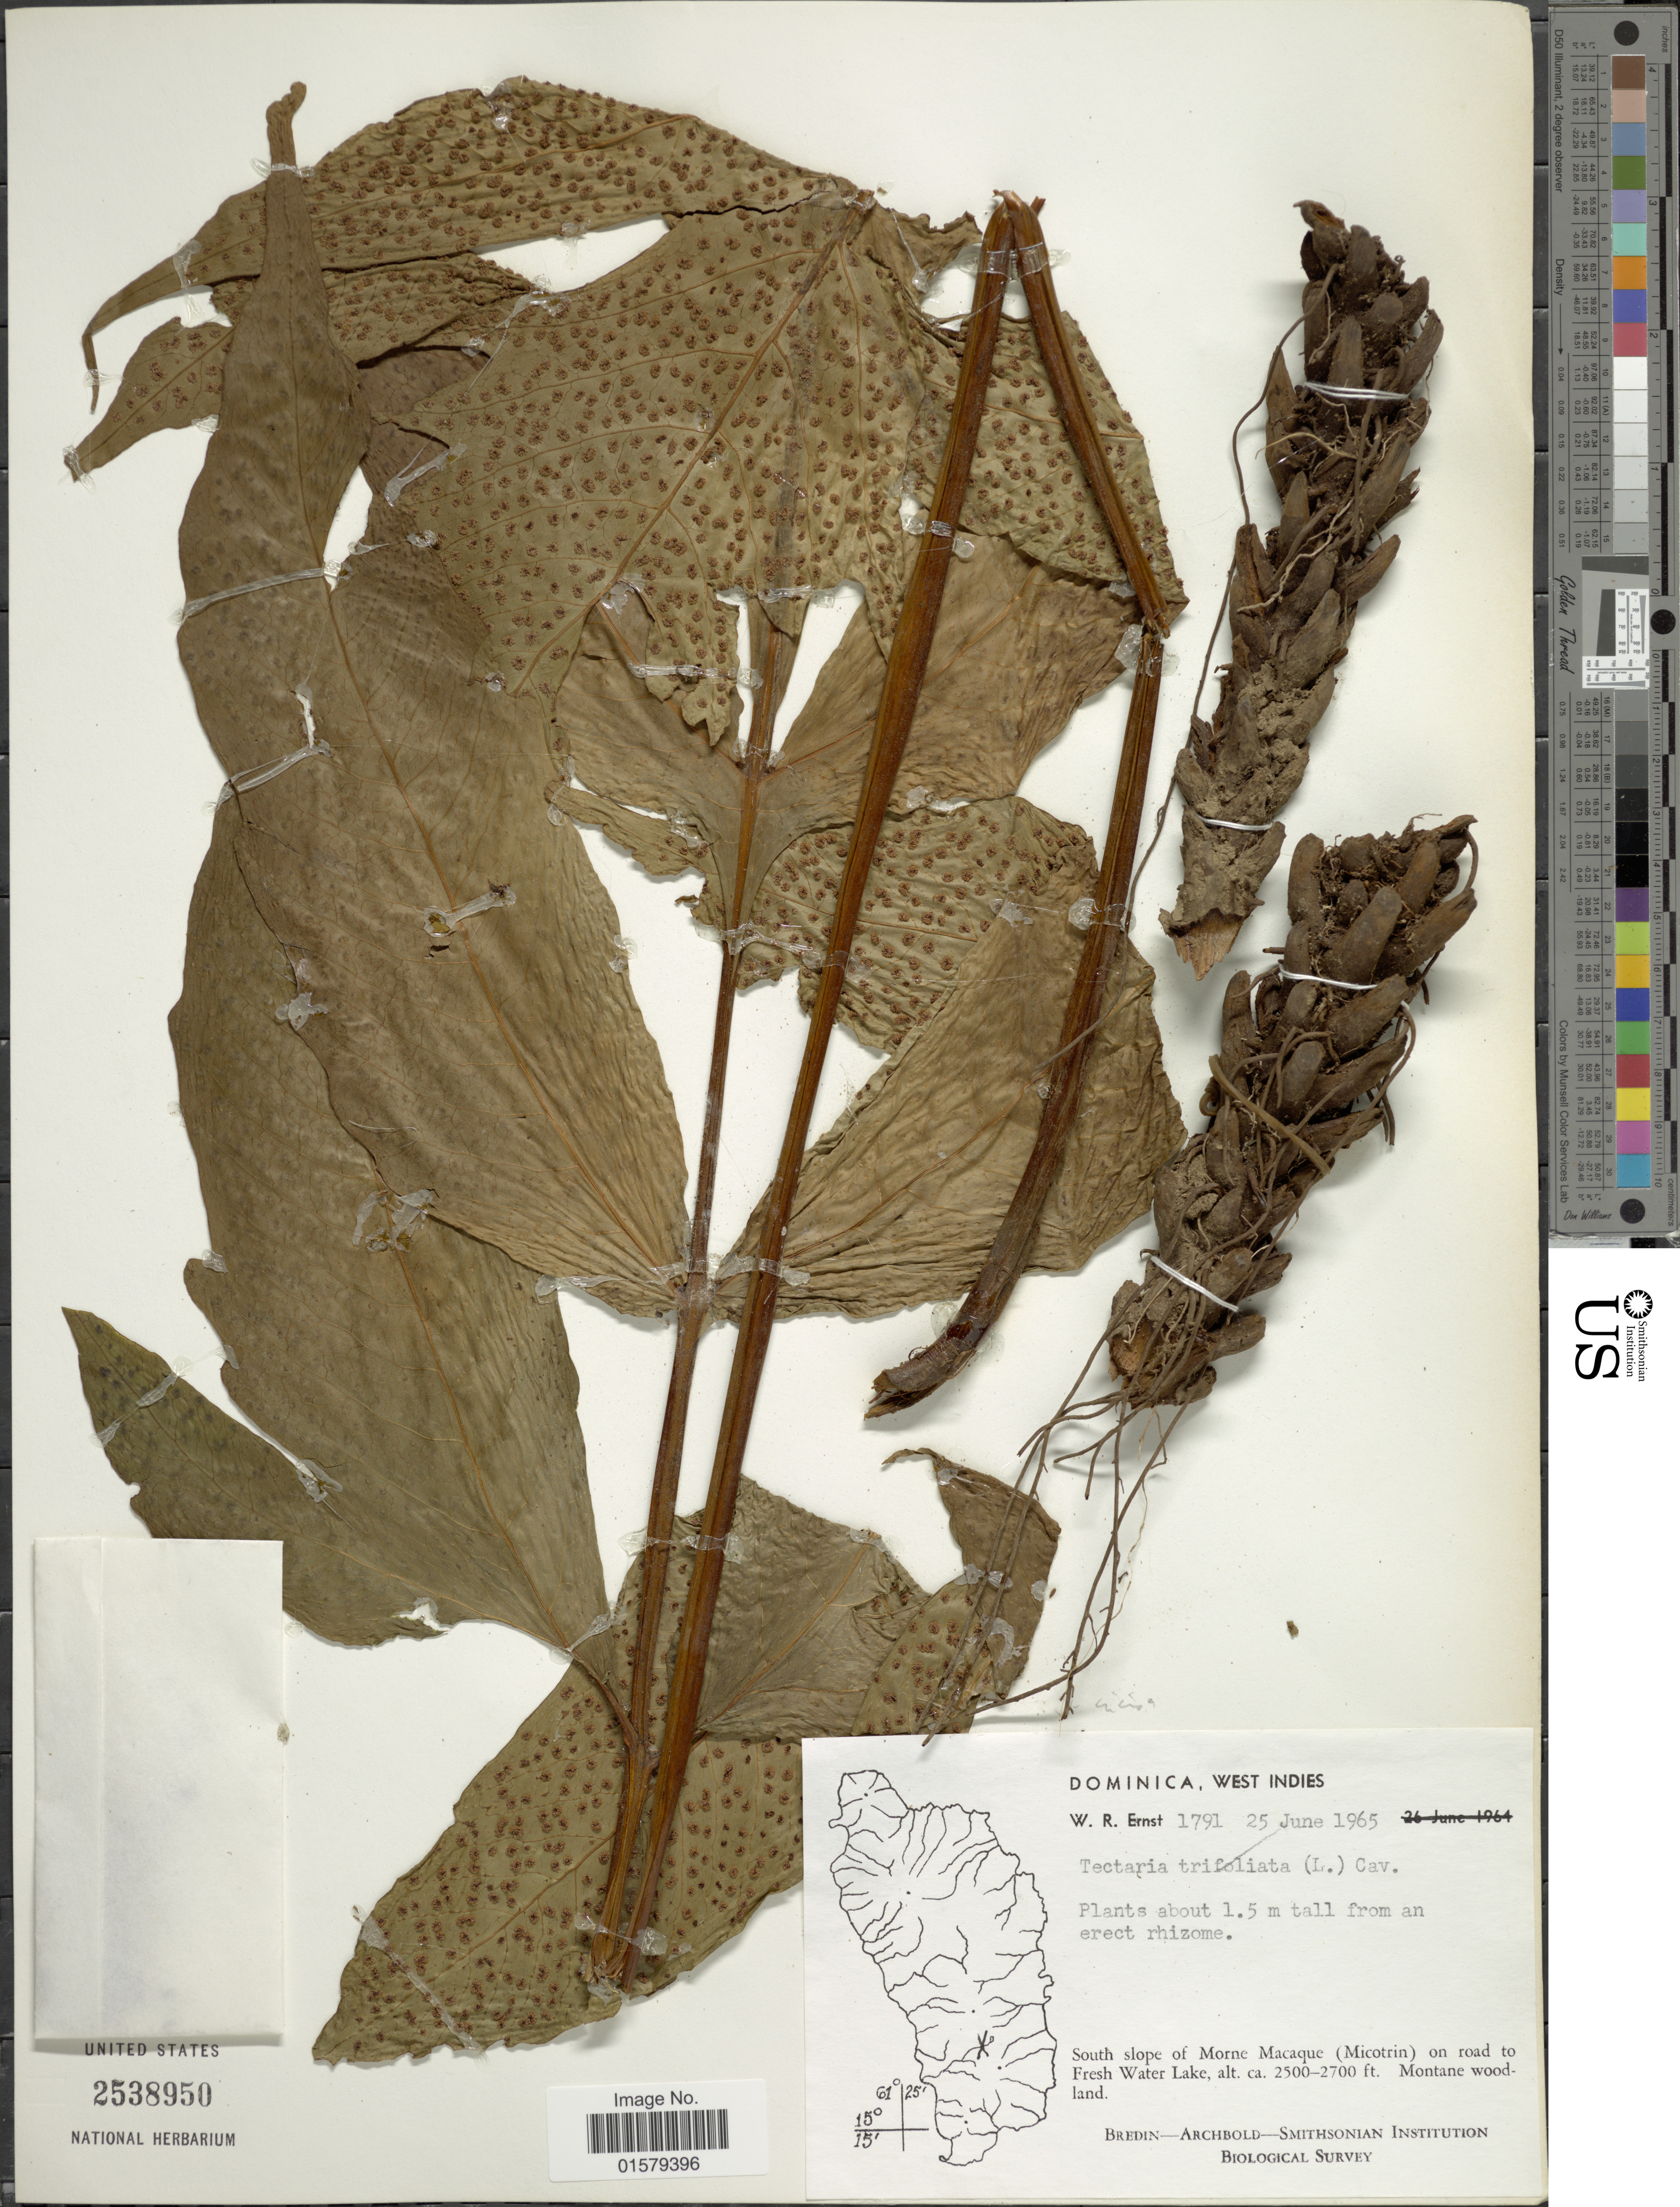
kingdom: Plantae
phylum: Tracheophyta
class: Polypodiopsida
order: Polypodiales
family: Tectariaceae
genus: Tectaria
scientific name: Tectaria incisa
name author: Cav.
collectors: W. R. Ernst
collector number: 1791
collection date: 1965-06-25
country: Dominica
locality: South slope of Morne Macaque (Micotrin) on road to Fresh Water Lake, Montane woodland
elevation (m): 762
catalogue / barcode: US 2538950